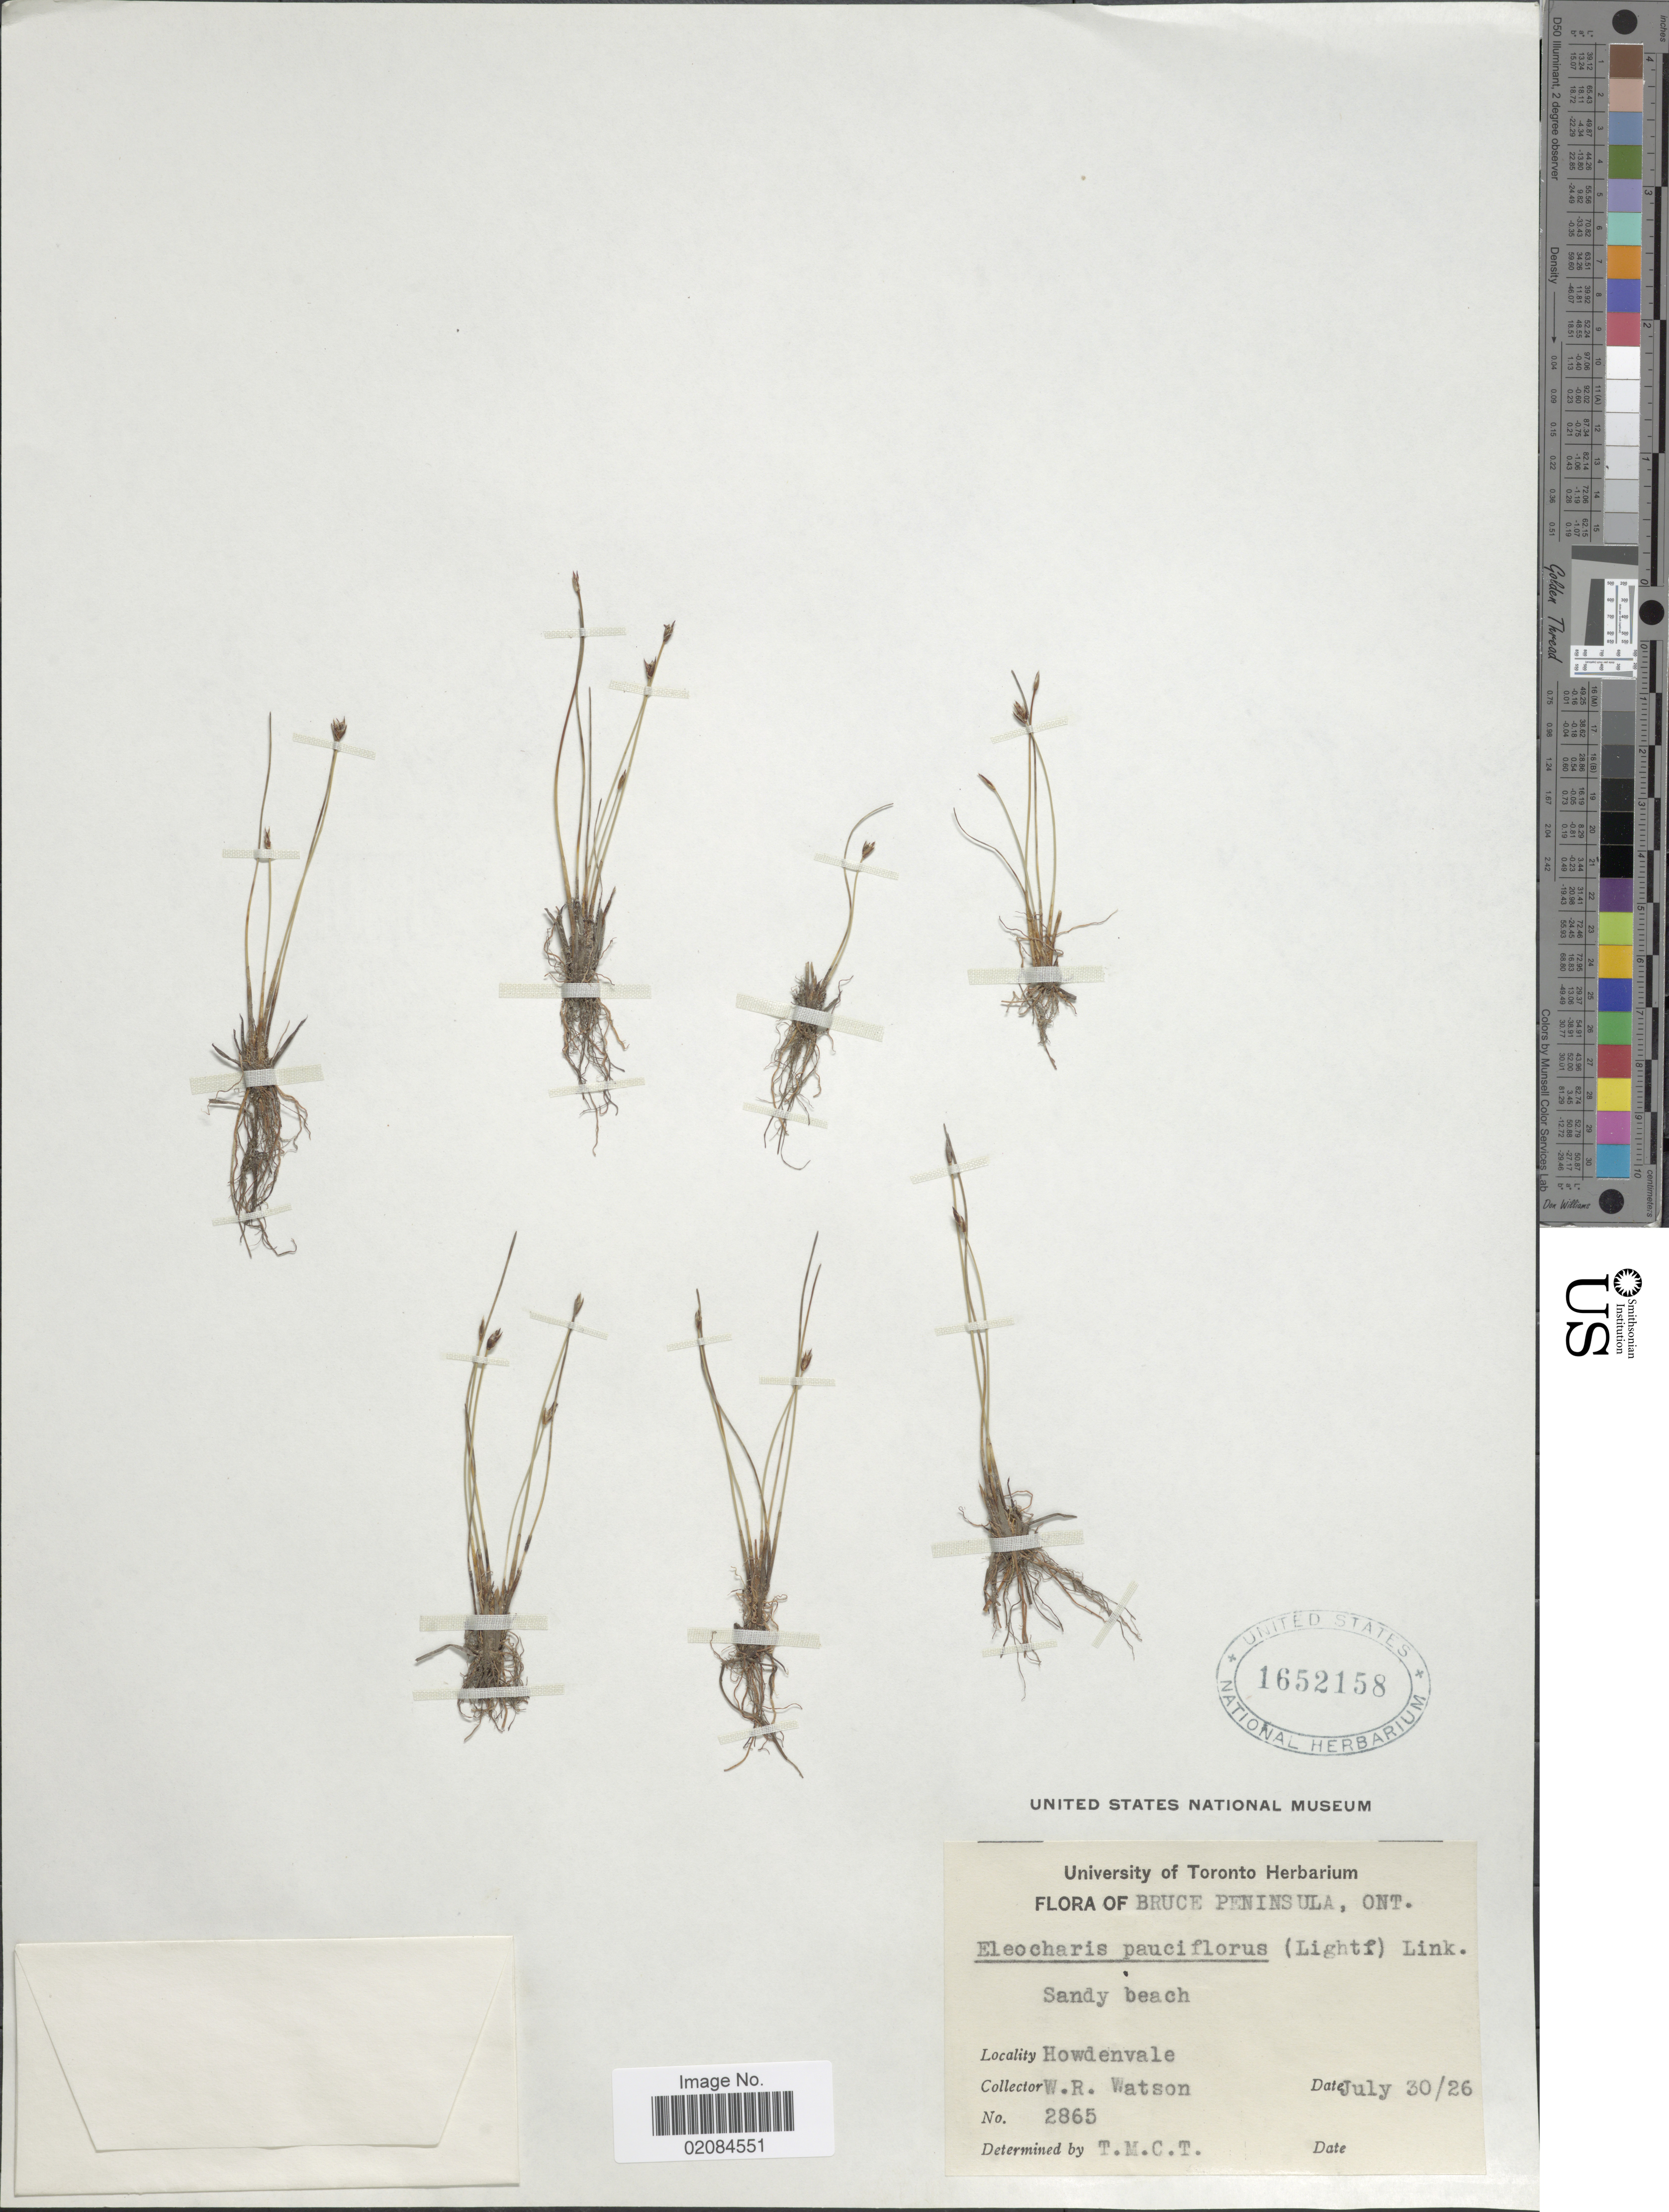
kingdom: Plantae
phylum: Tracheophyta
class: Liliopsida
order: Poales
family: Cyperaceae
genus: Eleocharis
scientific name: Eleocharis quinqueflora subsp. fernaldii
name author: (Svenson) Hultén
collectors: W. R. Watson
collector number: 2865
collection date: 1926-07-30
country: Canada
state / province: Ontario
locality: Bruce Peninsula, Howdenvale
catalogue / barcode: US 1652158